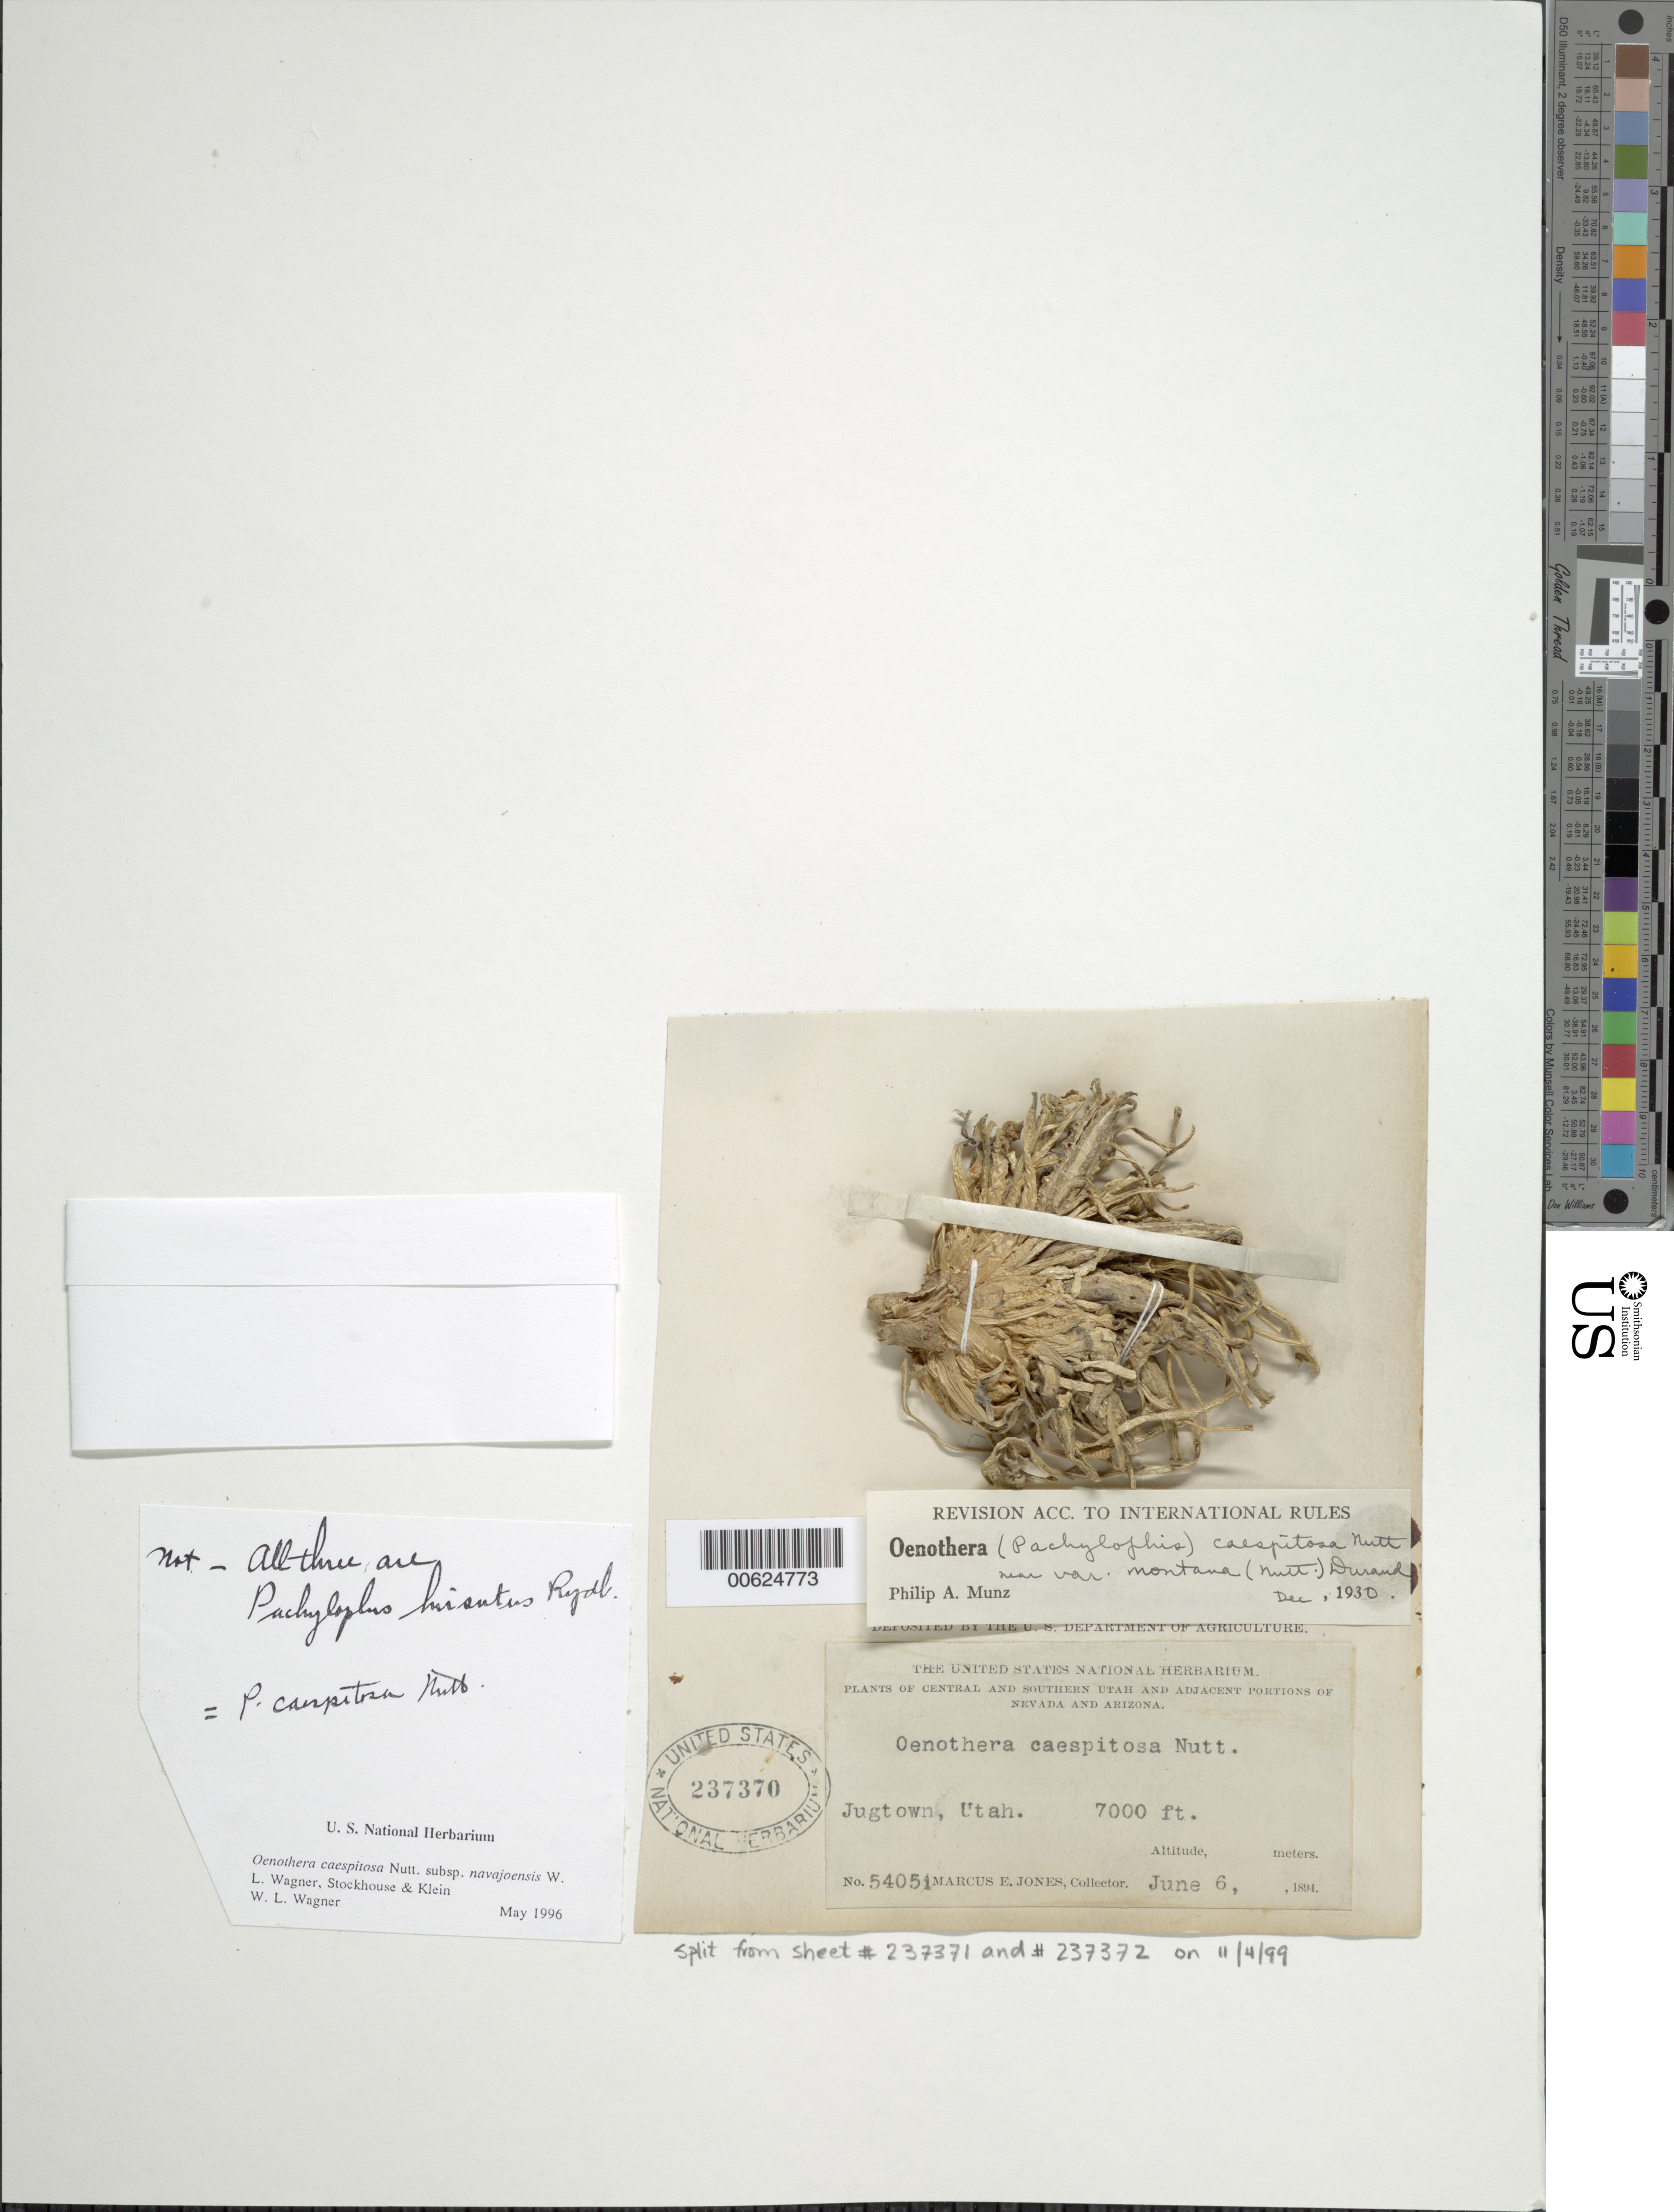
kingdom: Plantae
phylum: Tracheophyta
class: Magnoliopsida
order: Myrtales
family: Onagraceae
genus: Oenothera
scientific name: Oenothera cespitosa subsp. navajoensis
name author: W.L. Wagner et al.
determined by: Wagner, W. L., (BOT), Smithsonian Institution - National Museum of Natural History (UNITED STATES)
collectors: M. E. Jones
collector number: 5405i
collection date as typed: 06 Jun 1894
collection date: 1894-06-06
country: United States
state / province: Utah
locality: Jugtown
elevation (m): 2134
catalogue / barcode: US 237370